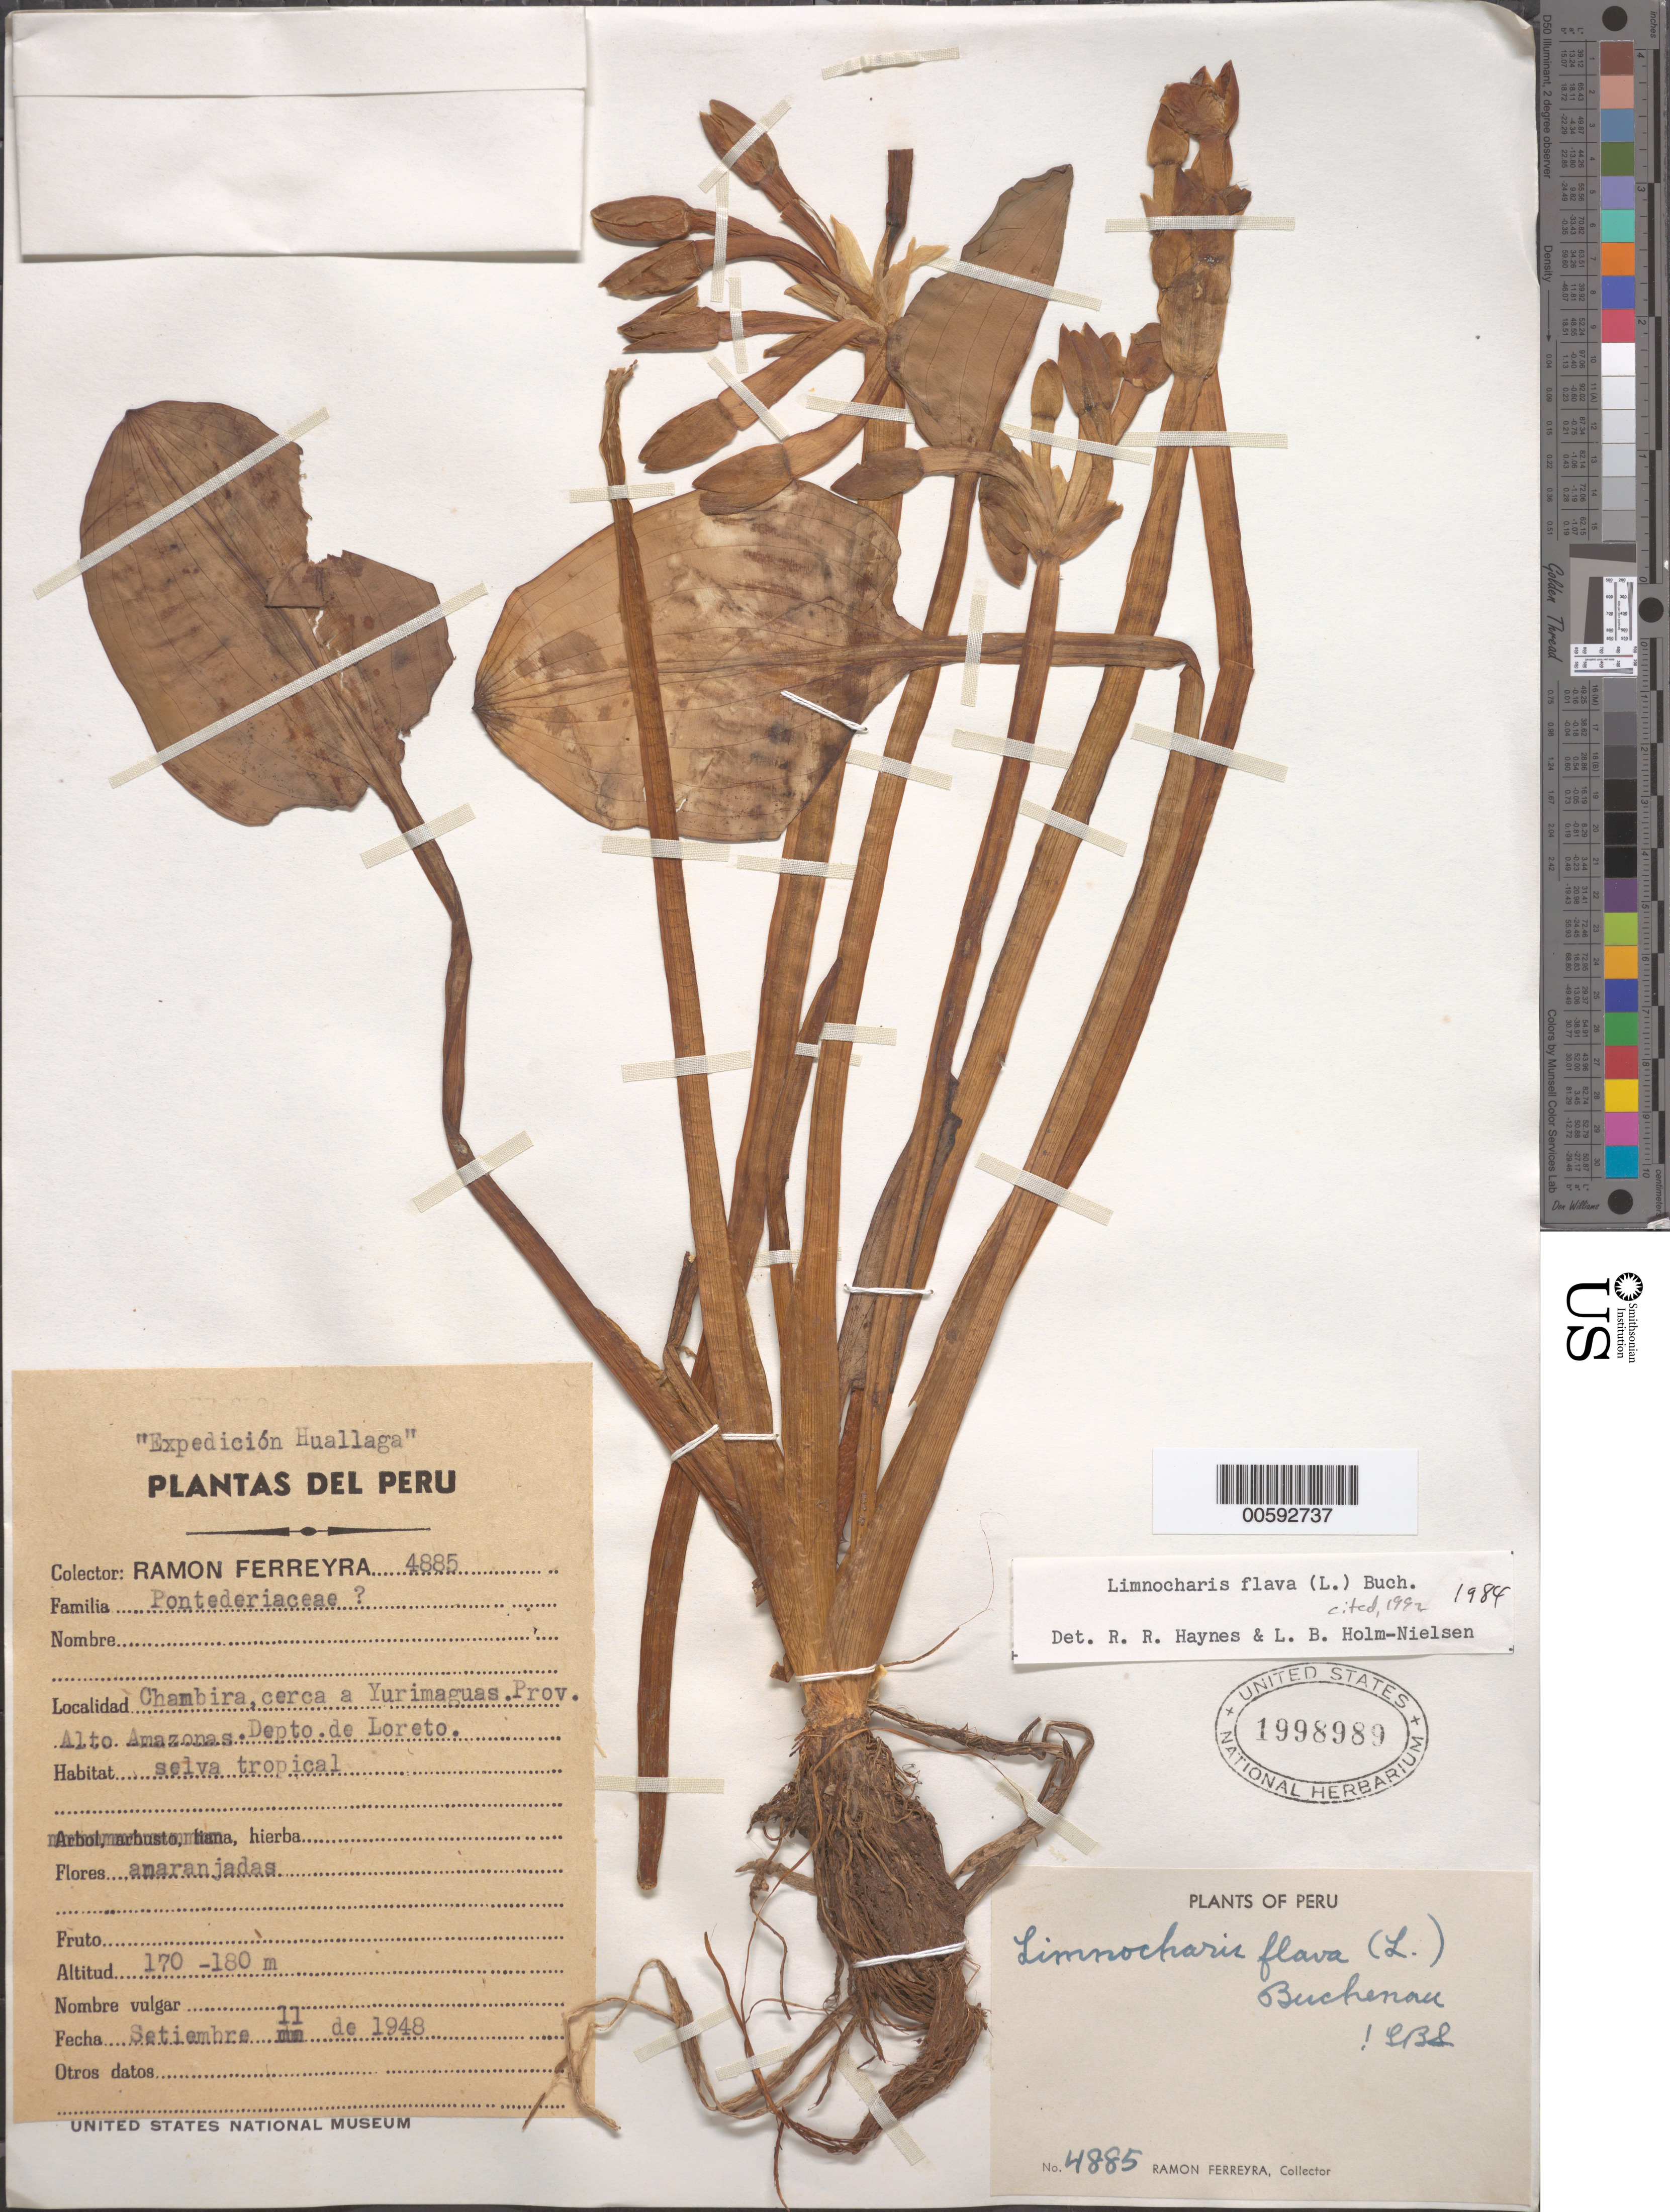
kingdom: Plantae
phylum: Tracheophyta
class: Liliopsida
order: Alismatales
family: Alismataceae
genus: Limnocharis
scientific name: Limnocharis flava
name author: (L.) Buchenau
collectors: R. A. Ferreyra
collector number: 4885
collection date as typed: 11 Sep 1948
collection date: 1948-09-11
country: Peru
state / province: Loreto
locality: Yurimaguas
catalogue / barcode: US 1998989